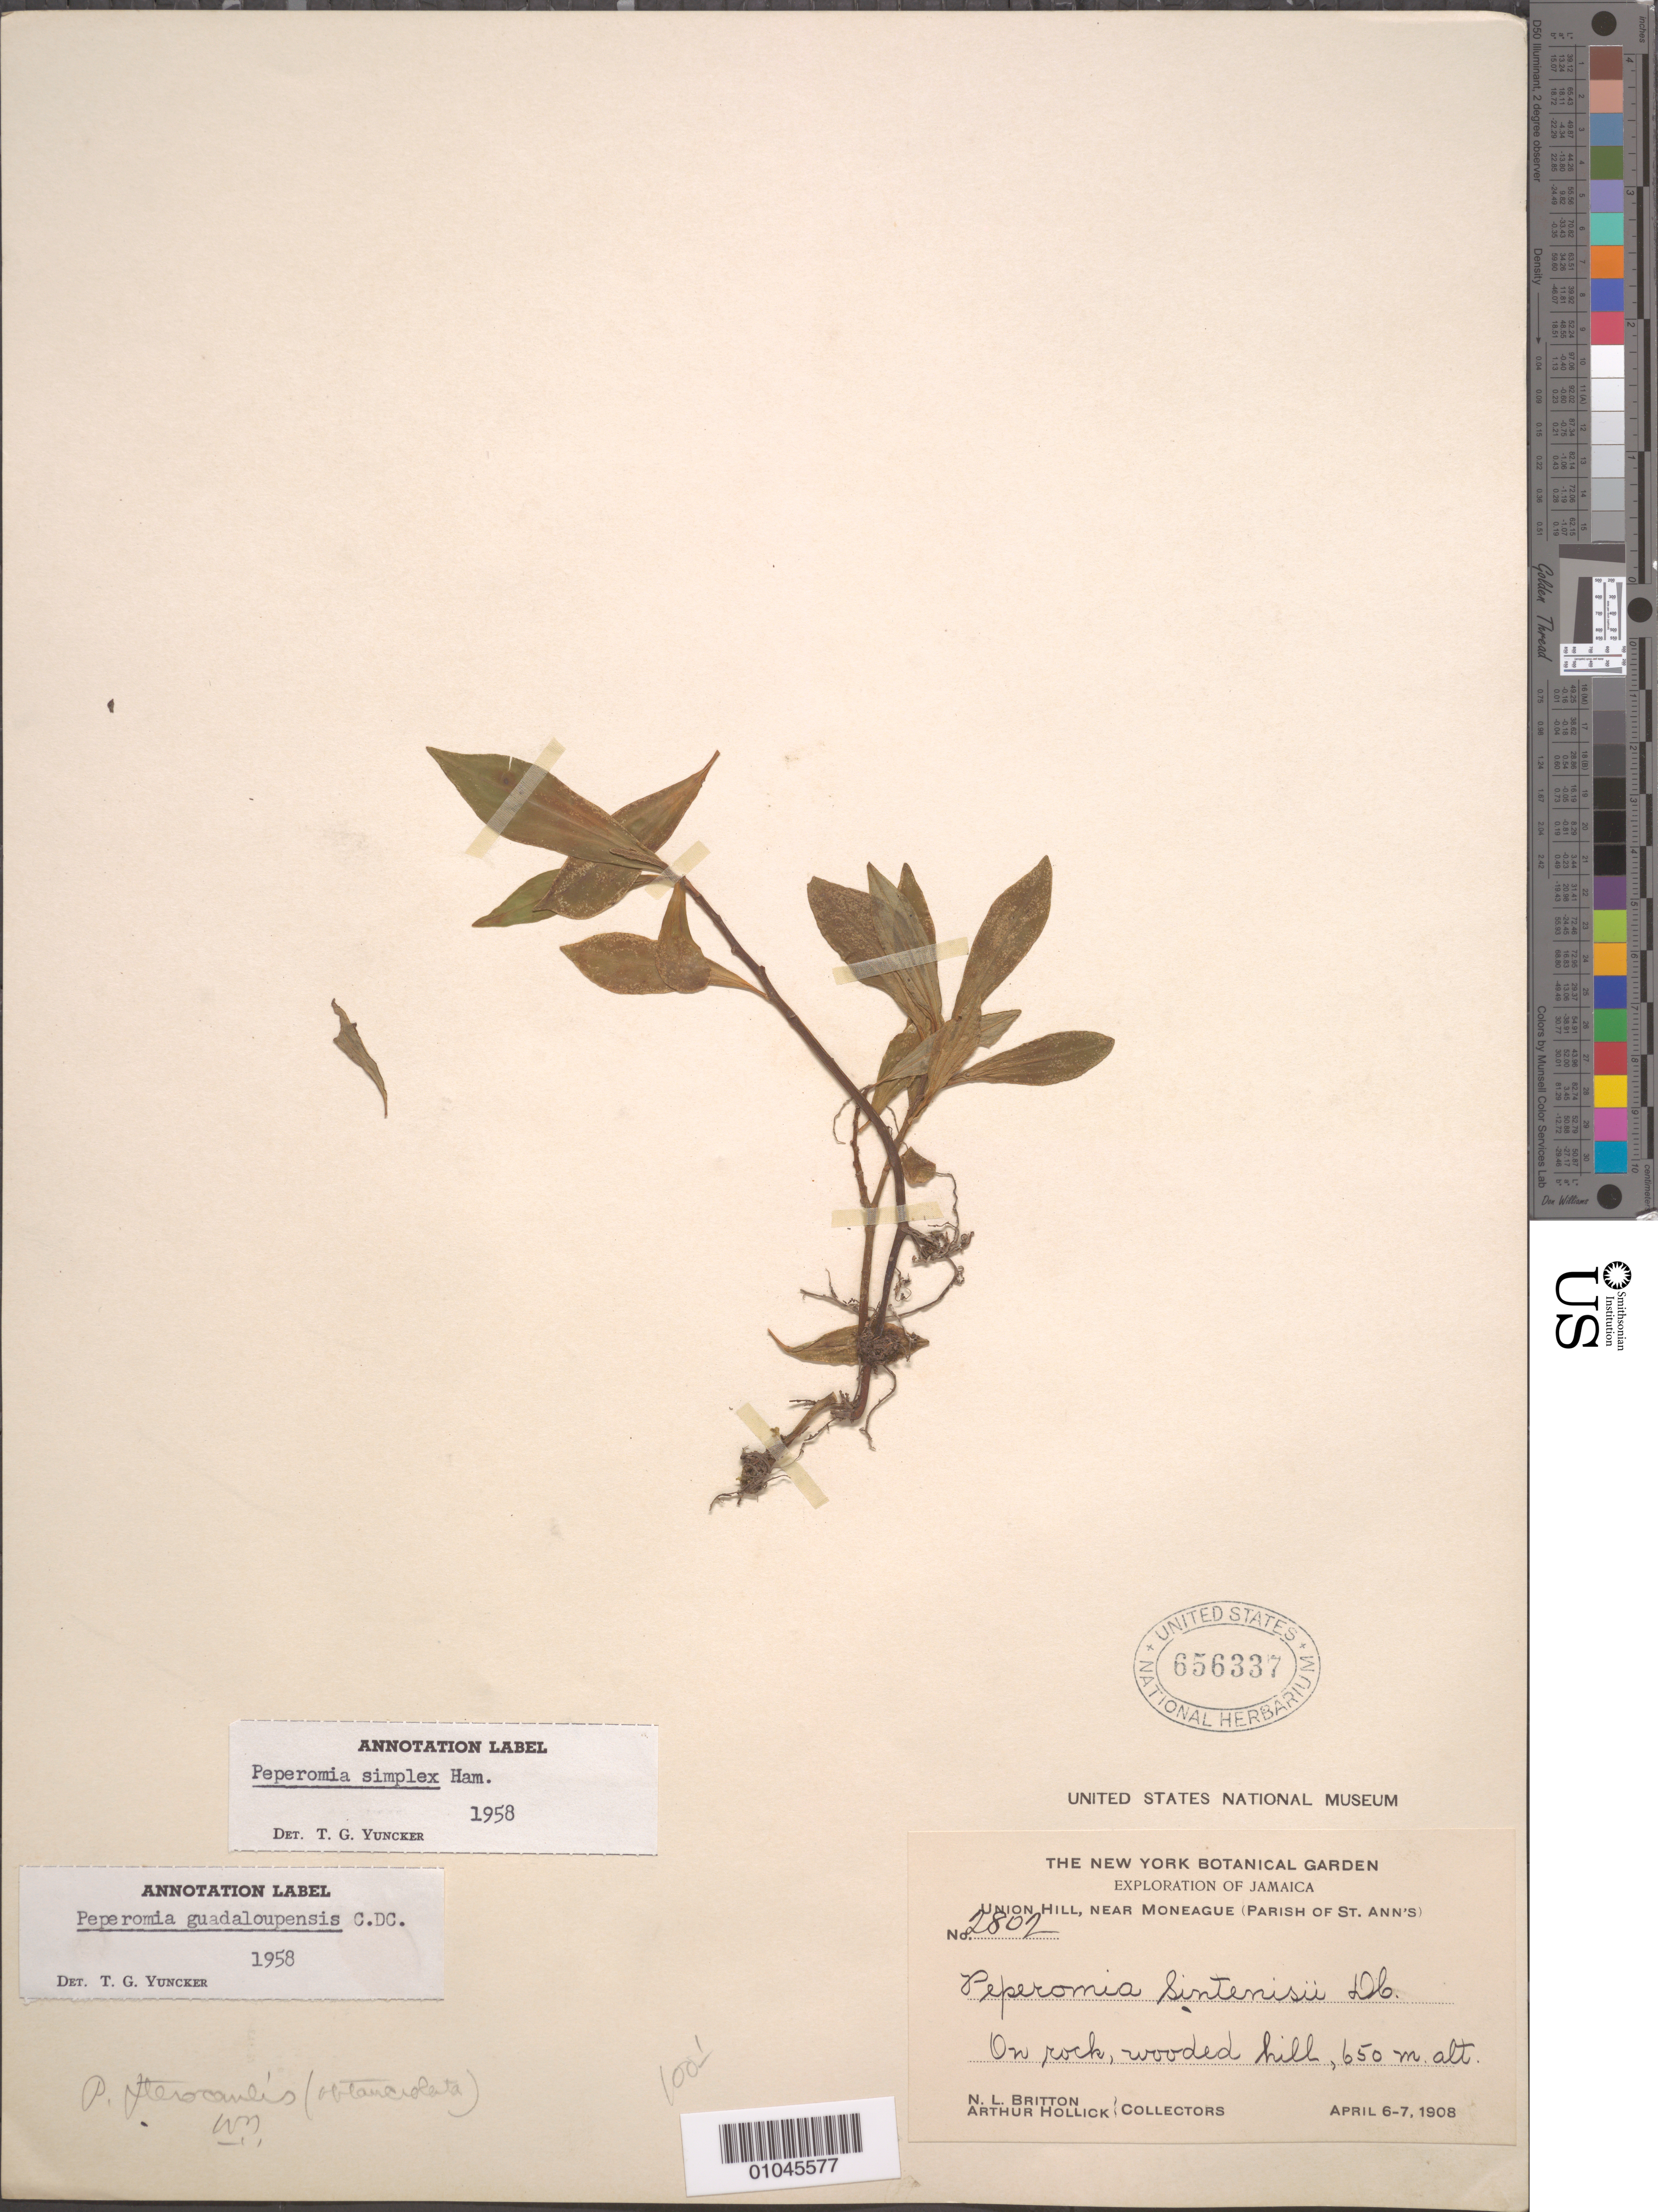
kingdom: Plantae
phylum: Tracheophyta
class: Magnoliopsida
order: Piperales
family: Piperaceae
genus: Peperomia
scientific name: Peperomia simplex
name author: Desv. ex Ham.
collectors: N. Britton & B. Hollick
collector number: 2802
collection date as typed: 06 Apr 1908 to 07 Apr 1908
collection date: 1908-04-06/1908-04-07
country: Jamaica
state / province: Saint Ann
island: Jamaica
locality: On rock, wooded hill. Union Hill, Near Moneague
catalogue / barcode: US 656337